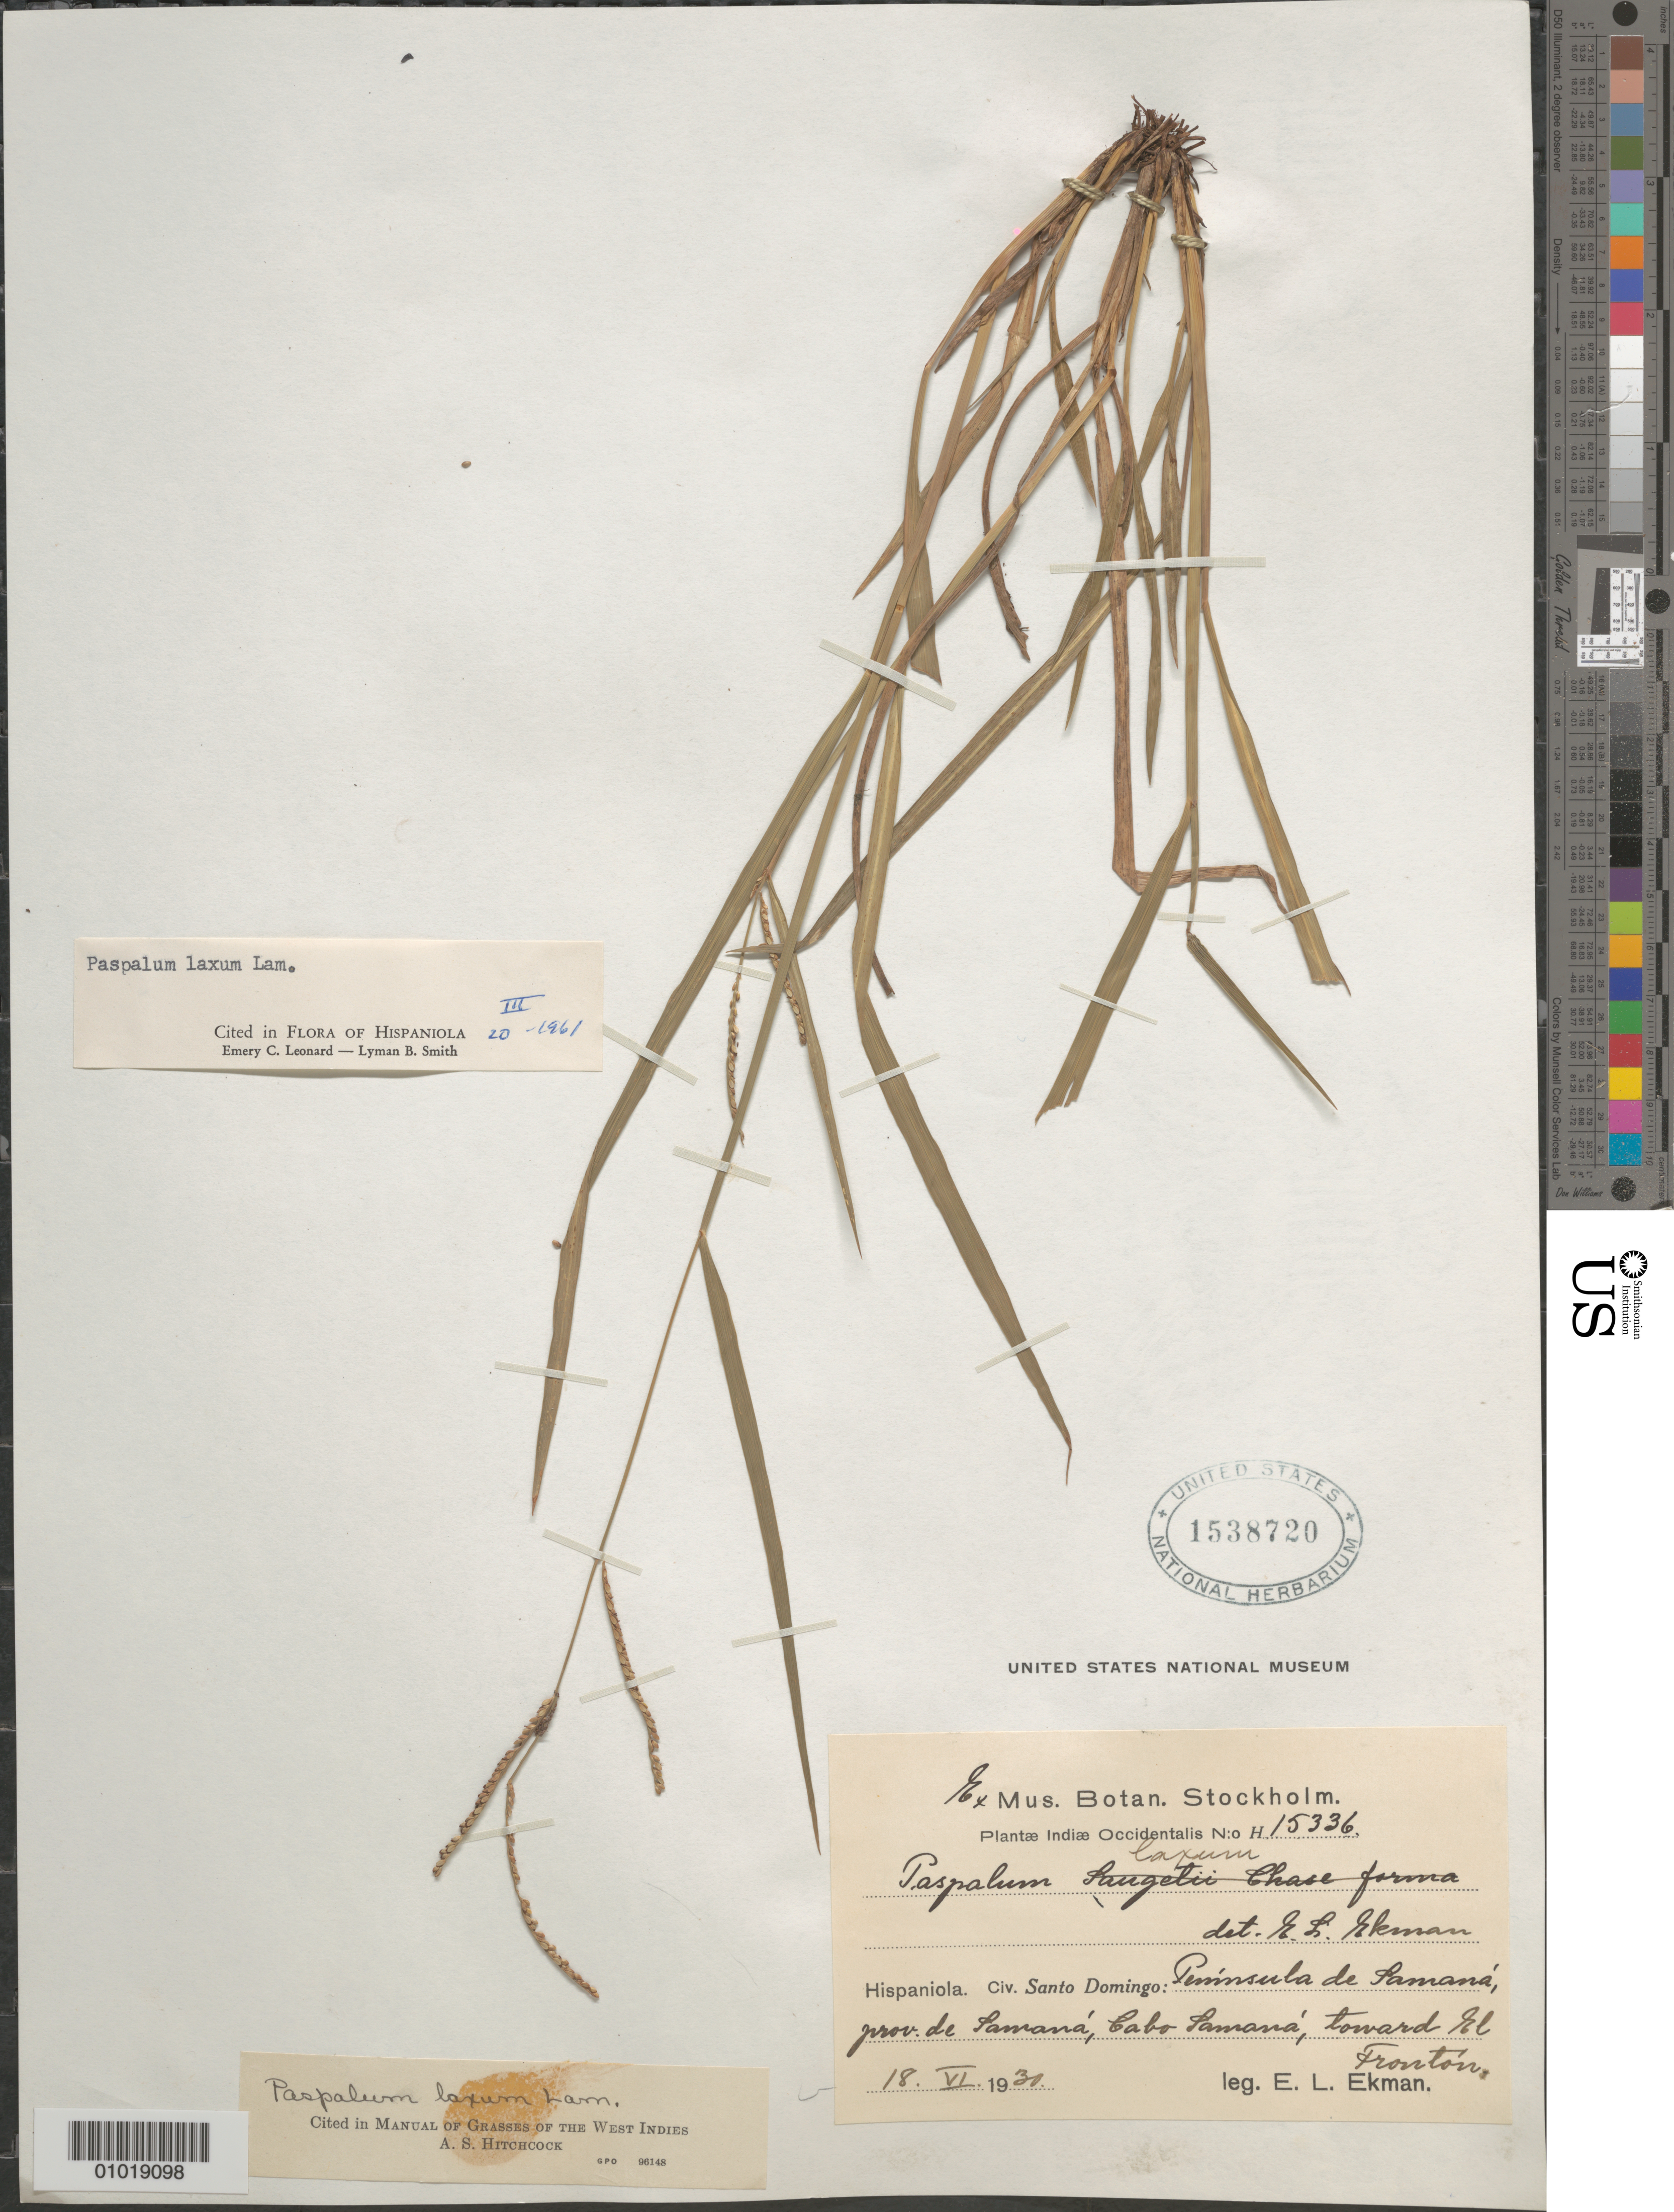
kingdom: Plantae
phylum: Tracheophyta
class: Liliopsida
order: Poales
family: Poaceae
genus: Paspalum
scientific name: Paspalum laxum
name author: Lam.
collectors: E. L. Ekman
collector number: H 15336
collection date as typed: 18 Jun 1930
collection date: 1930-06-18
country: Dominican Republic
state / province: Samaná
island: Hispaniola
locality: Peninsula de Samana, Cabo Samana, toward El Fronton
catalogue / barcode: US 1538720